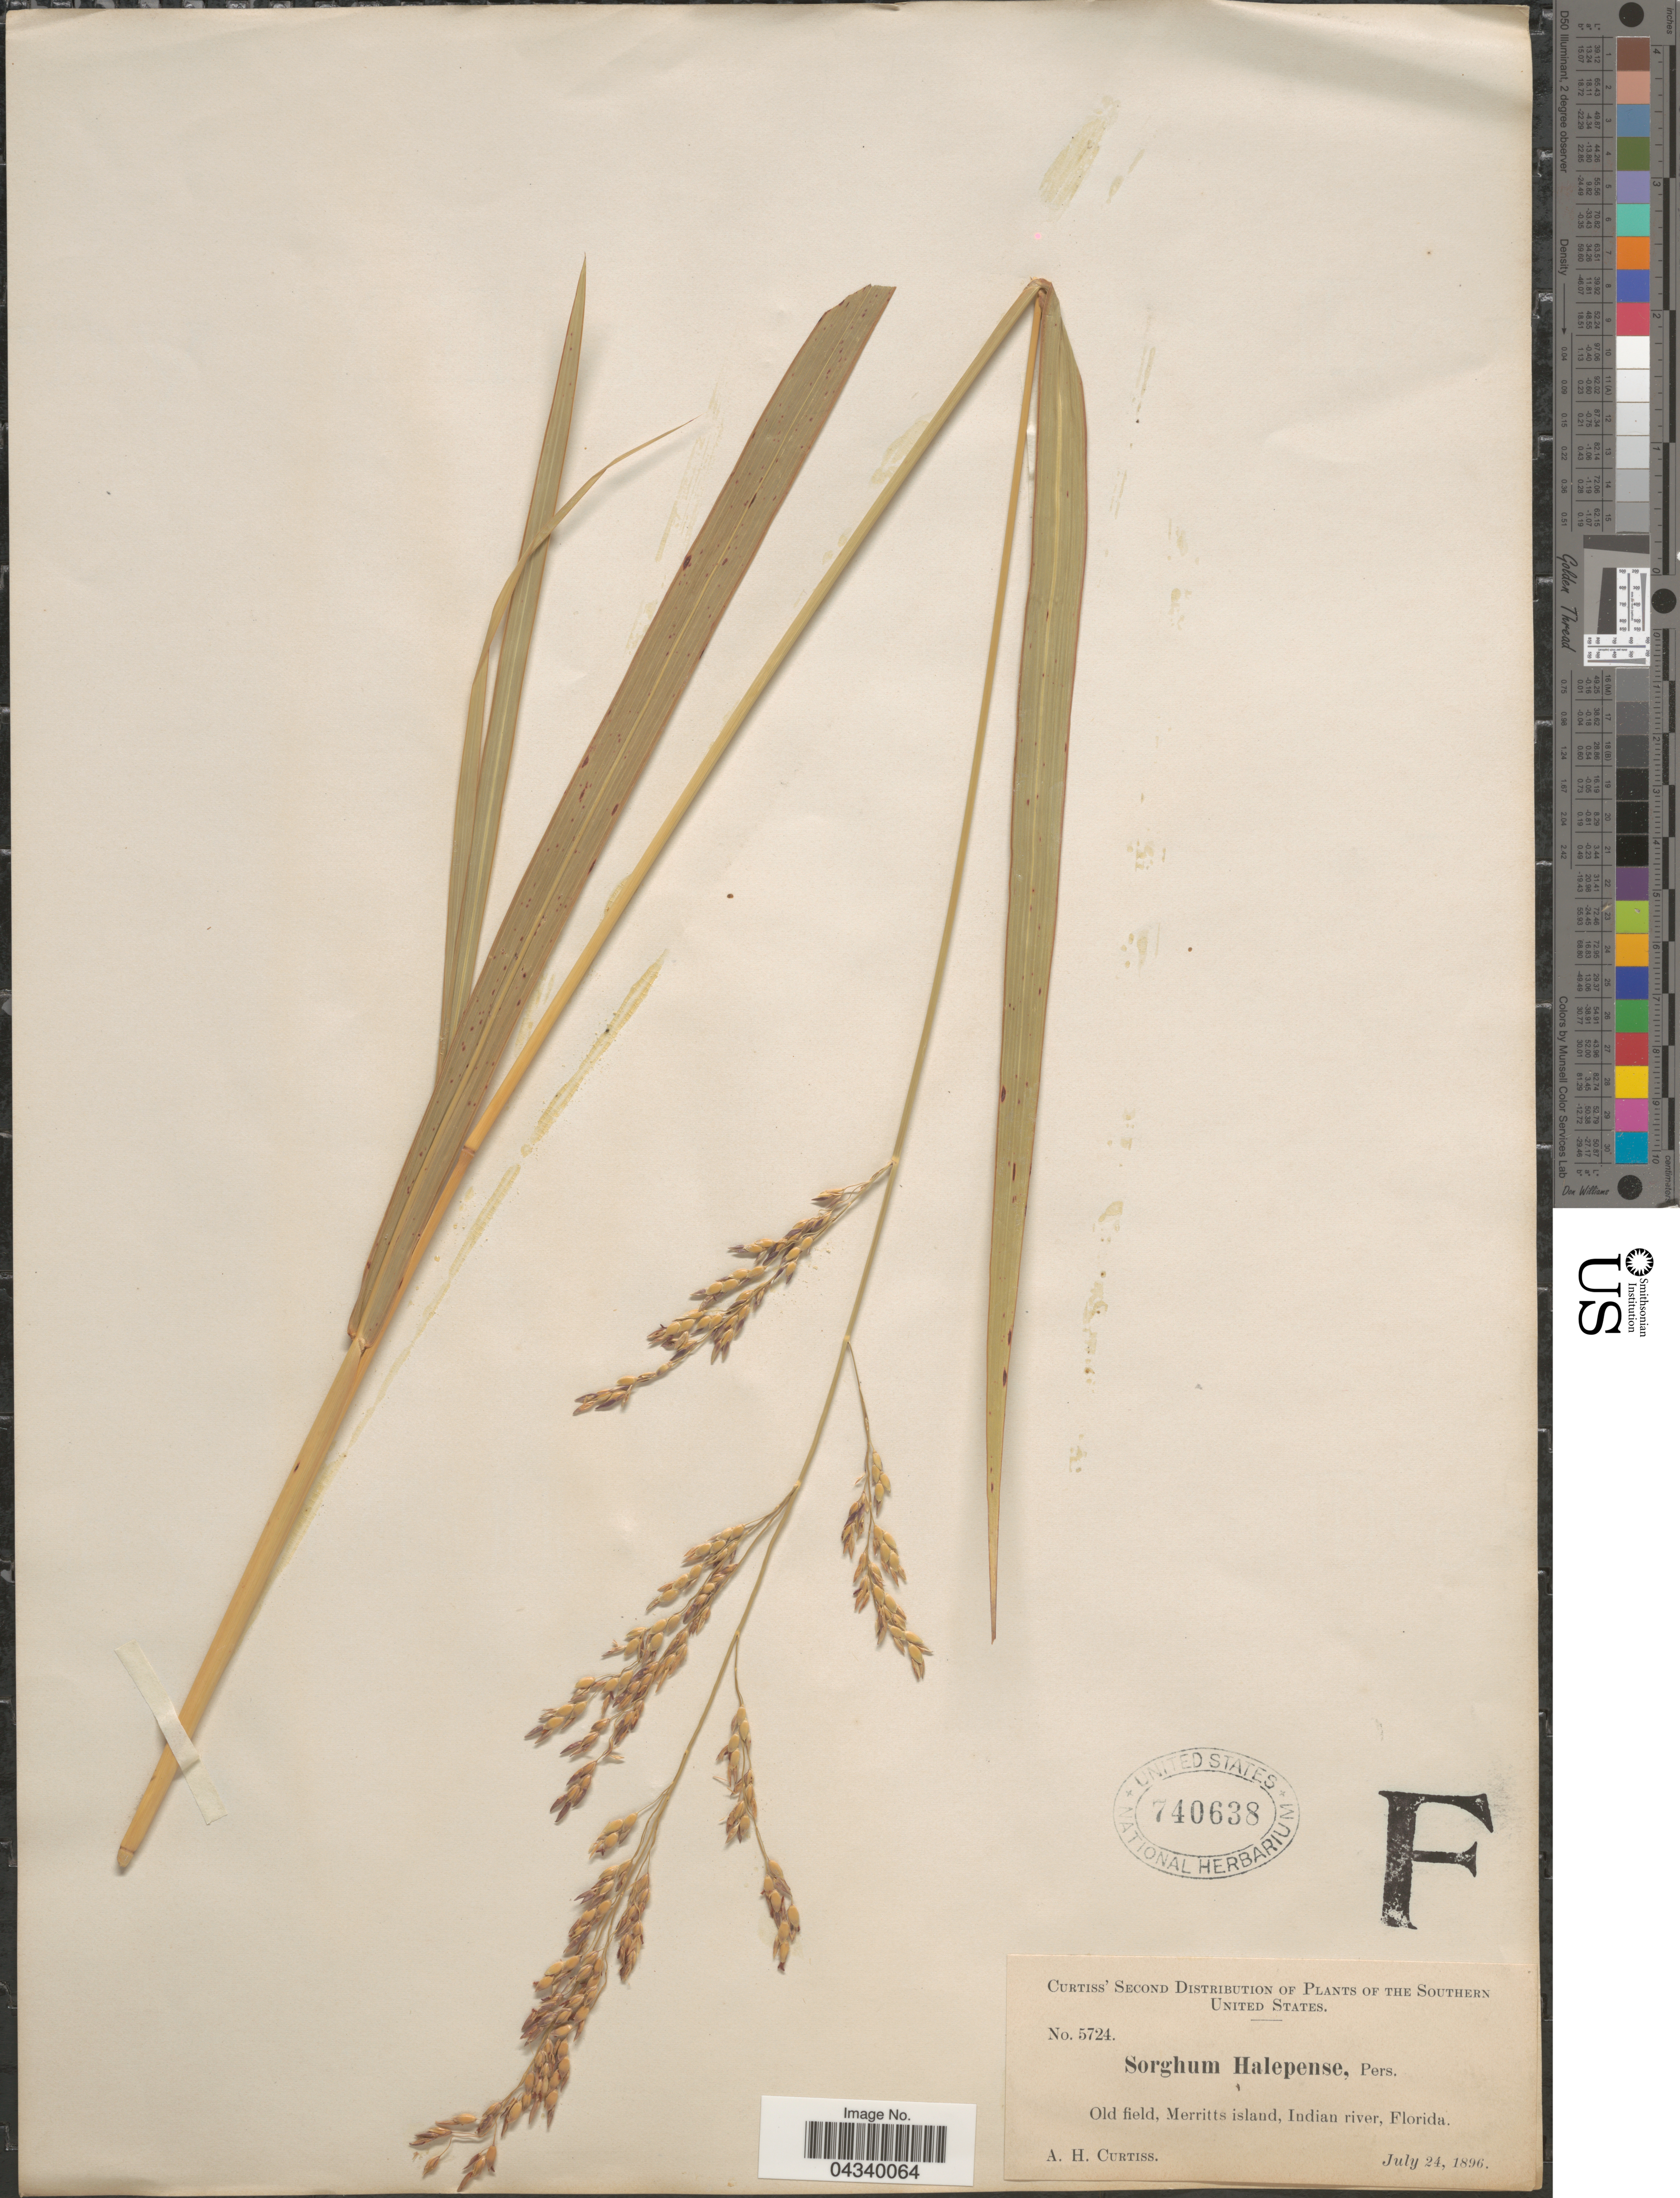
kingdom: Plantae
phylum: Tracheophyta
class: Liliopsida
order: Poales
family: Poaceae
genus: Sorghum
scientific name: Sorghum halepense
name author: (L.) Pers.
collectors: A. H. Curtiss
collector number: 5724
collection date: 1896-07-24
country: United States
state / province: Florida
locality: The Southern United States. Old field, Merritts island, Indian river.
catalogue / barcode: US 740638